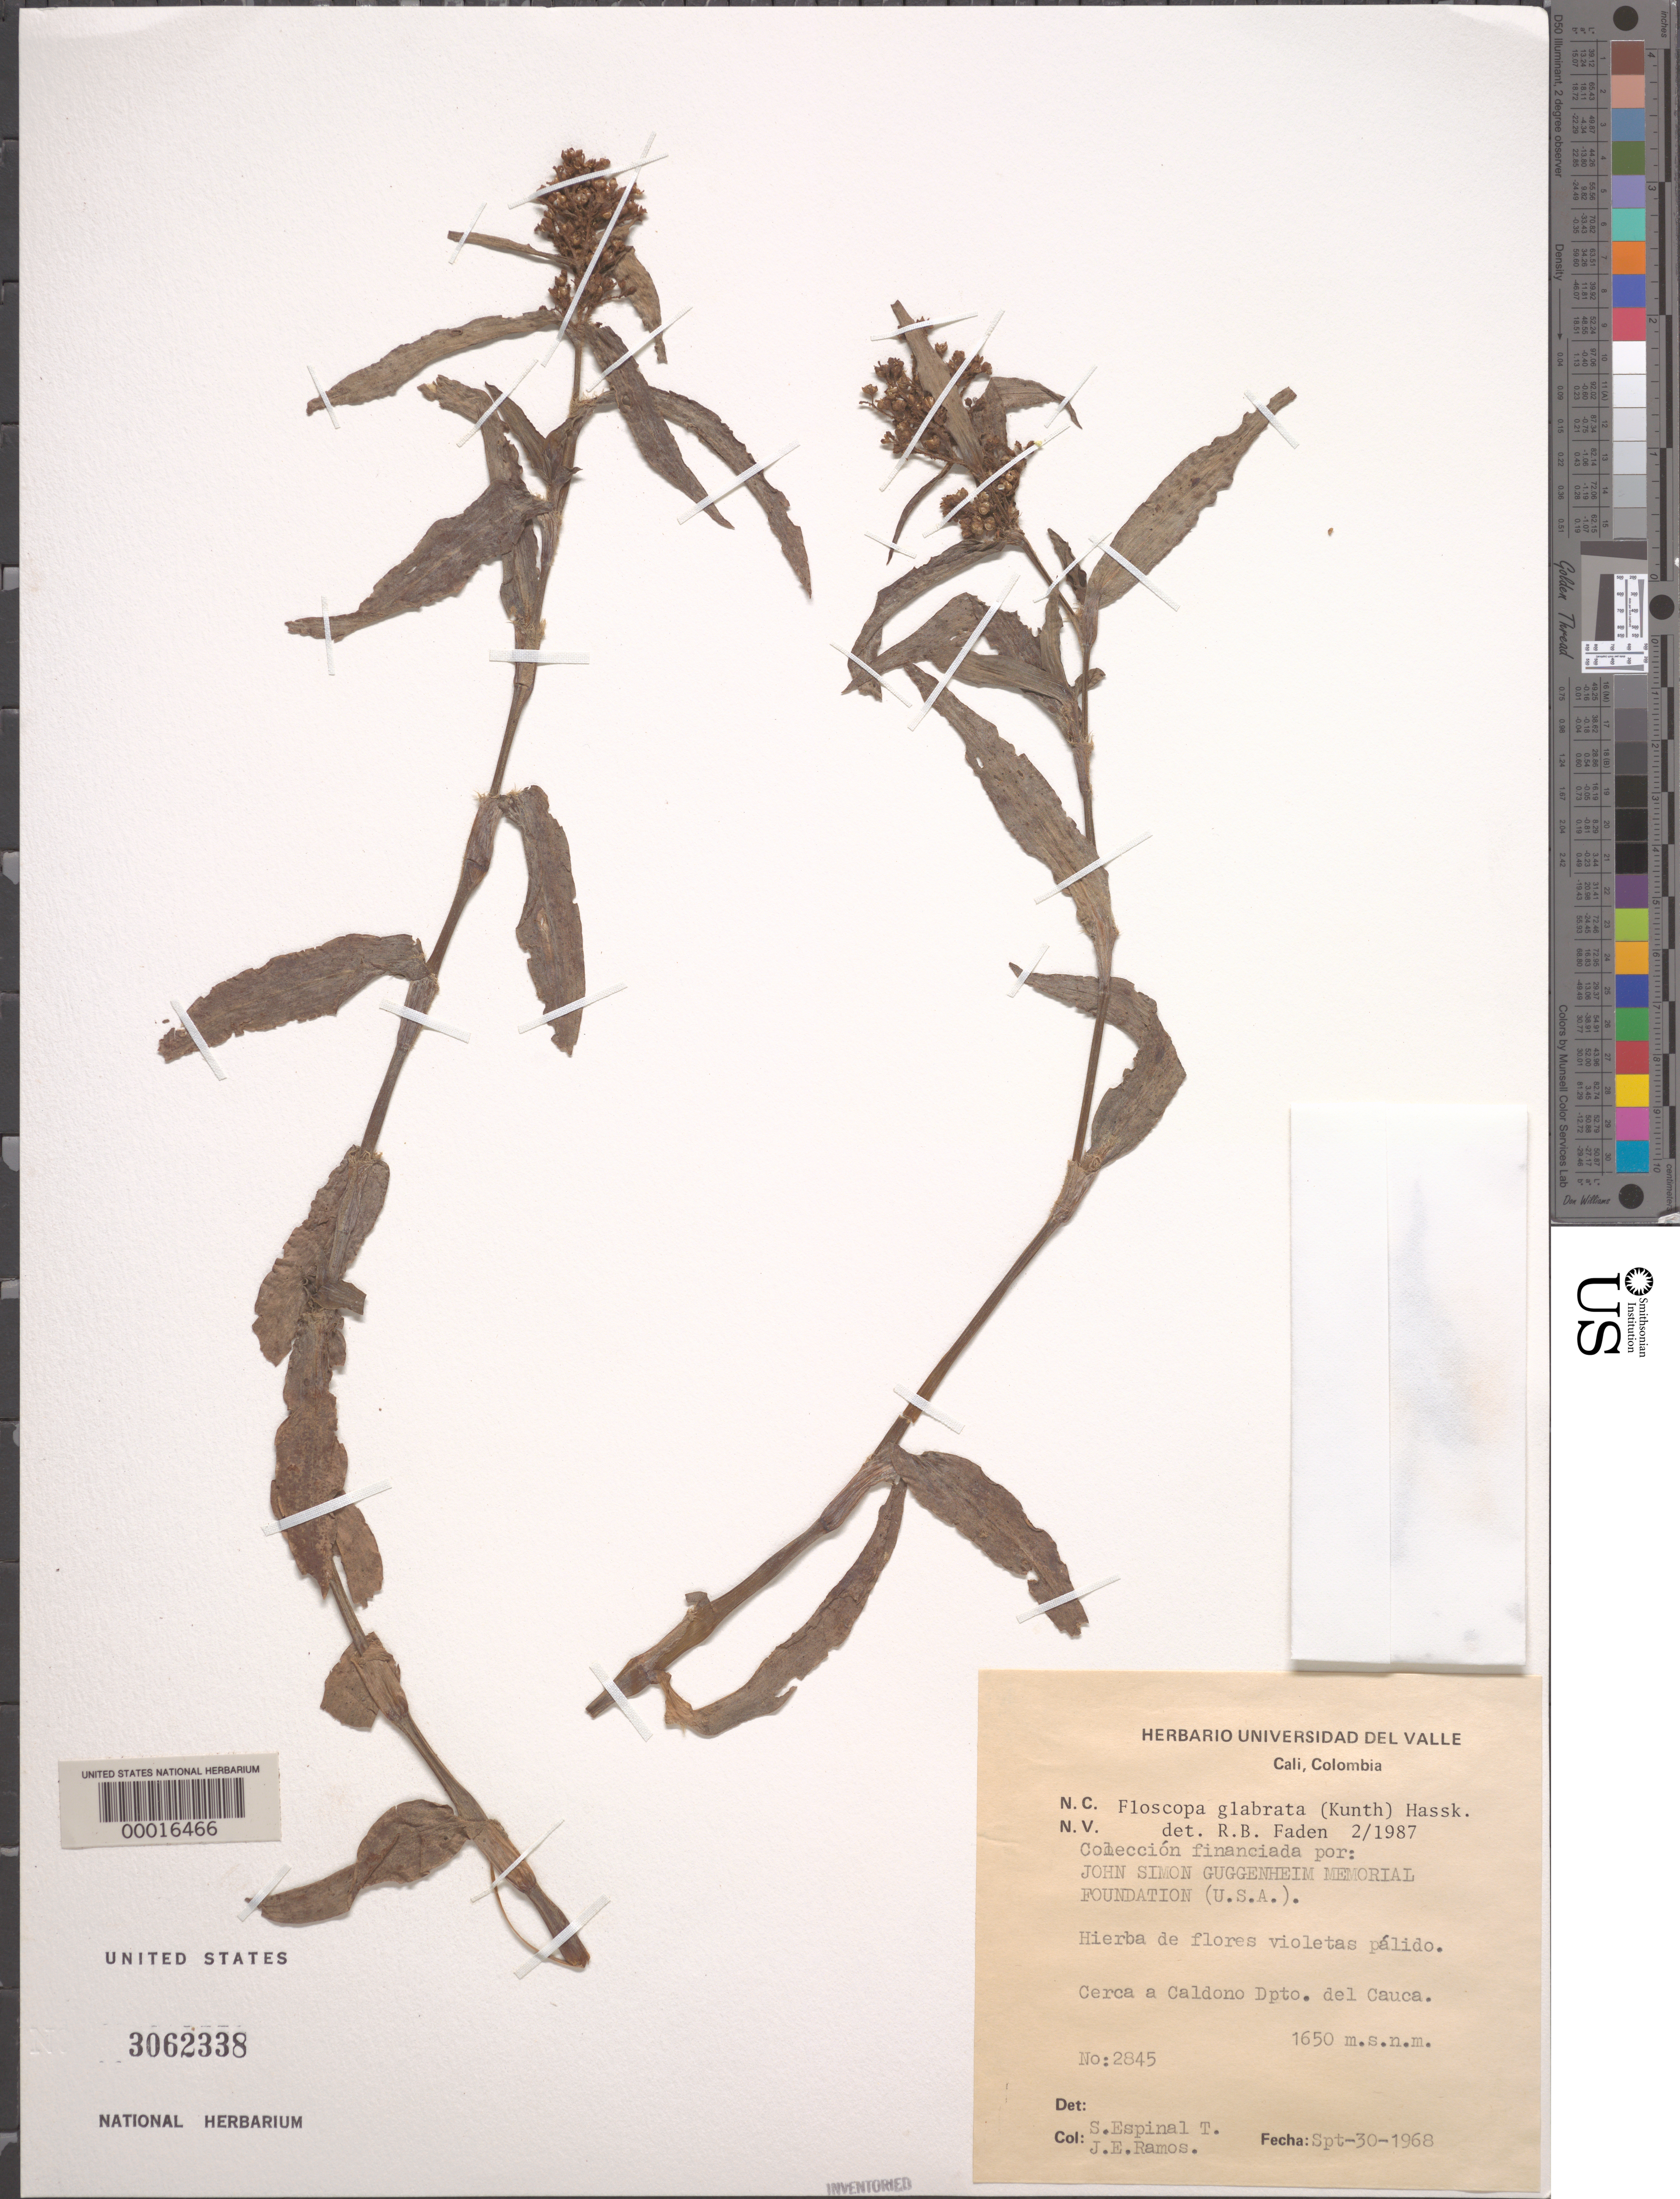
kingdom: Plantae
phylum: Tracheophyta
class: Liliopsida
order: Commelinales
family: Commelinaceae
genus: Floscopa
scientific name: Floscopa glabrata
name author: (Kunth) Hassk.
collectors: S. Espinal & J. E. Ramos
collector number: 2845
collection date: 1968-09-30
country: Colombia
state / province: Cauca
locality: Cerca a Caldono Dpto. del Cauca.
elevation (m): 1650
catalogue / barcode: US 3062338